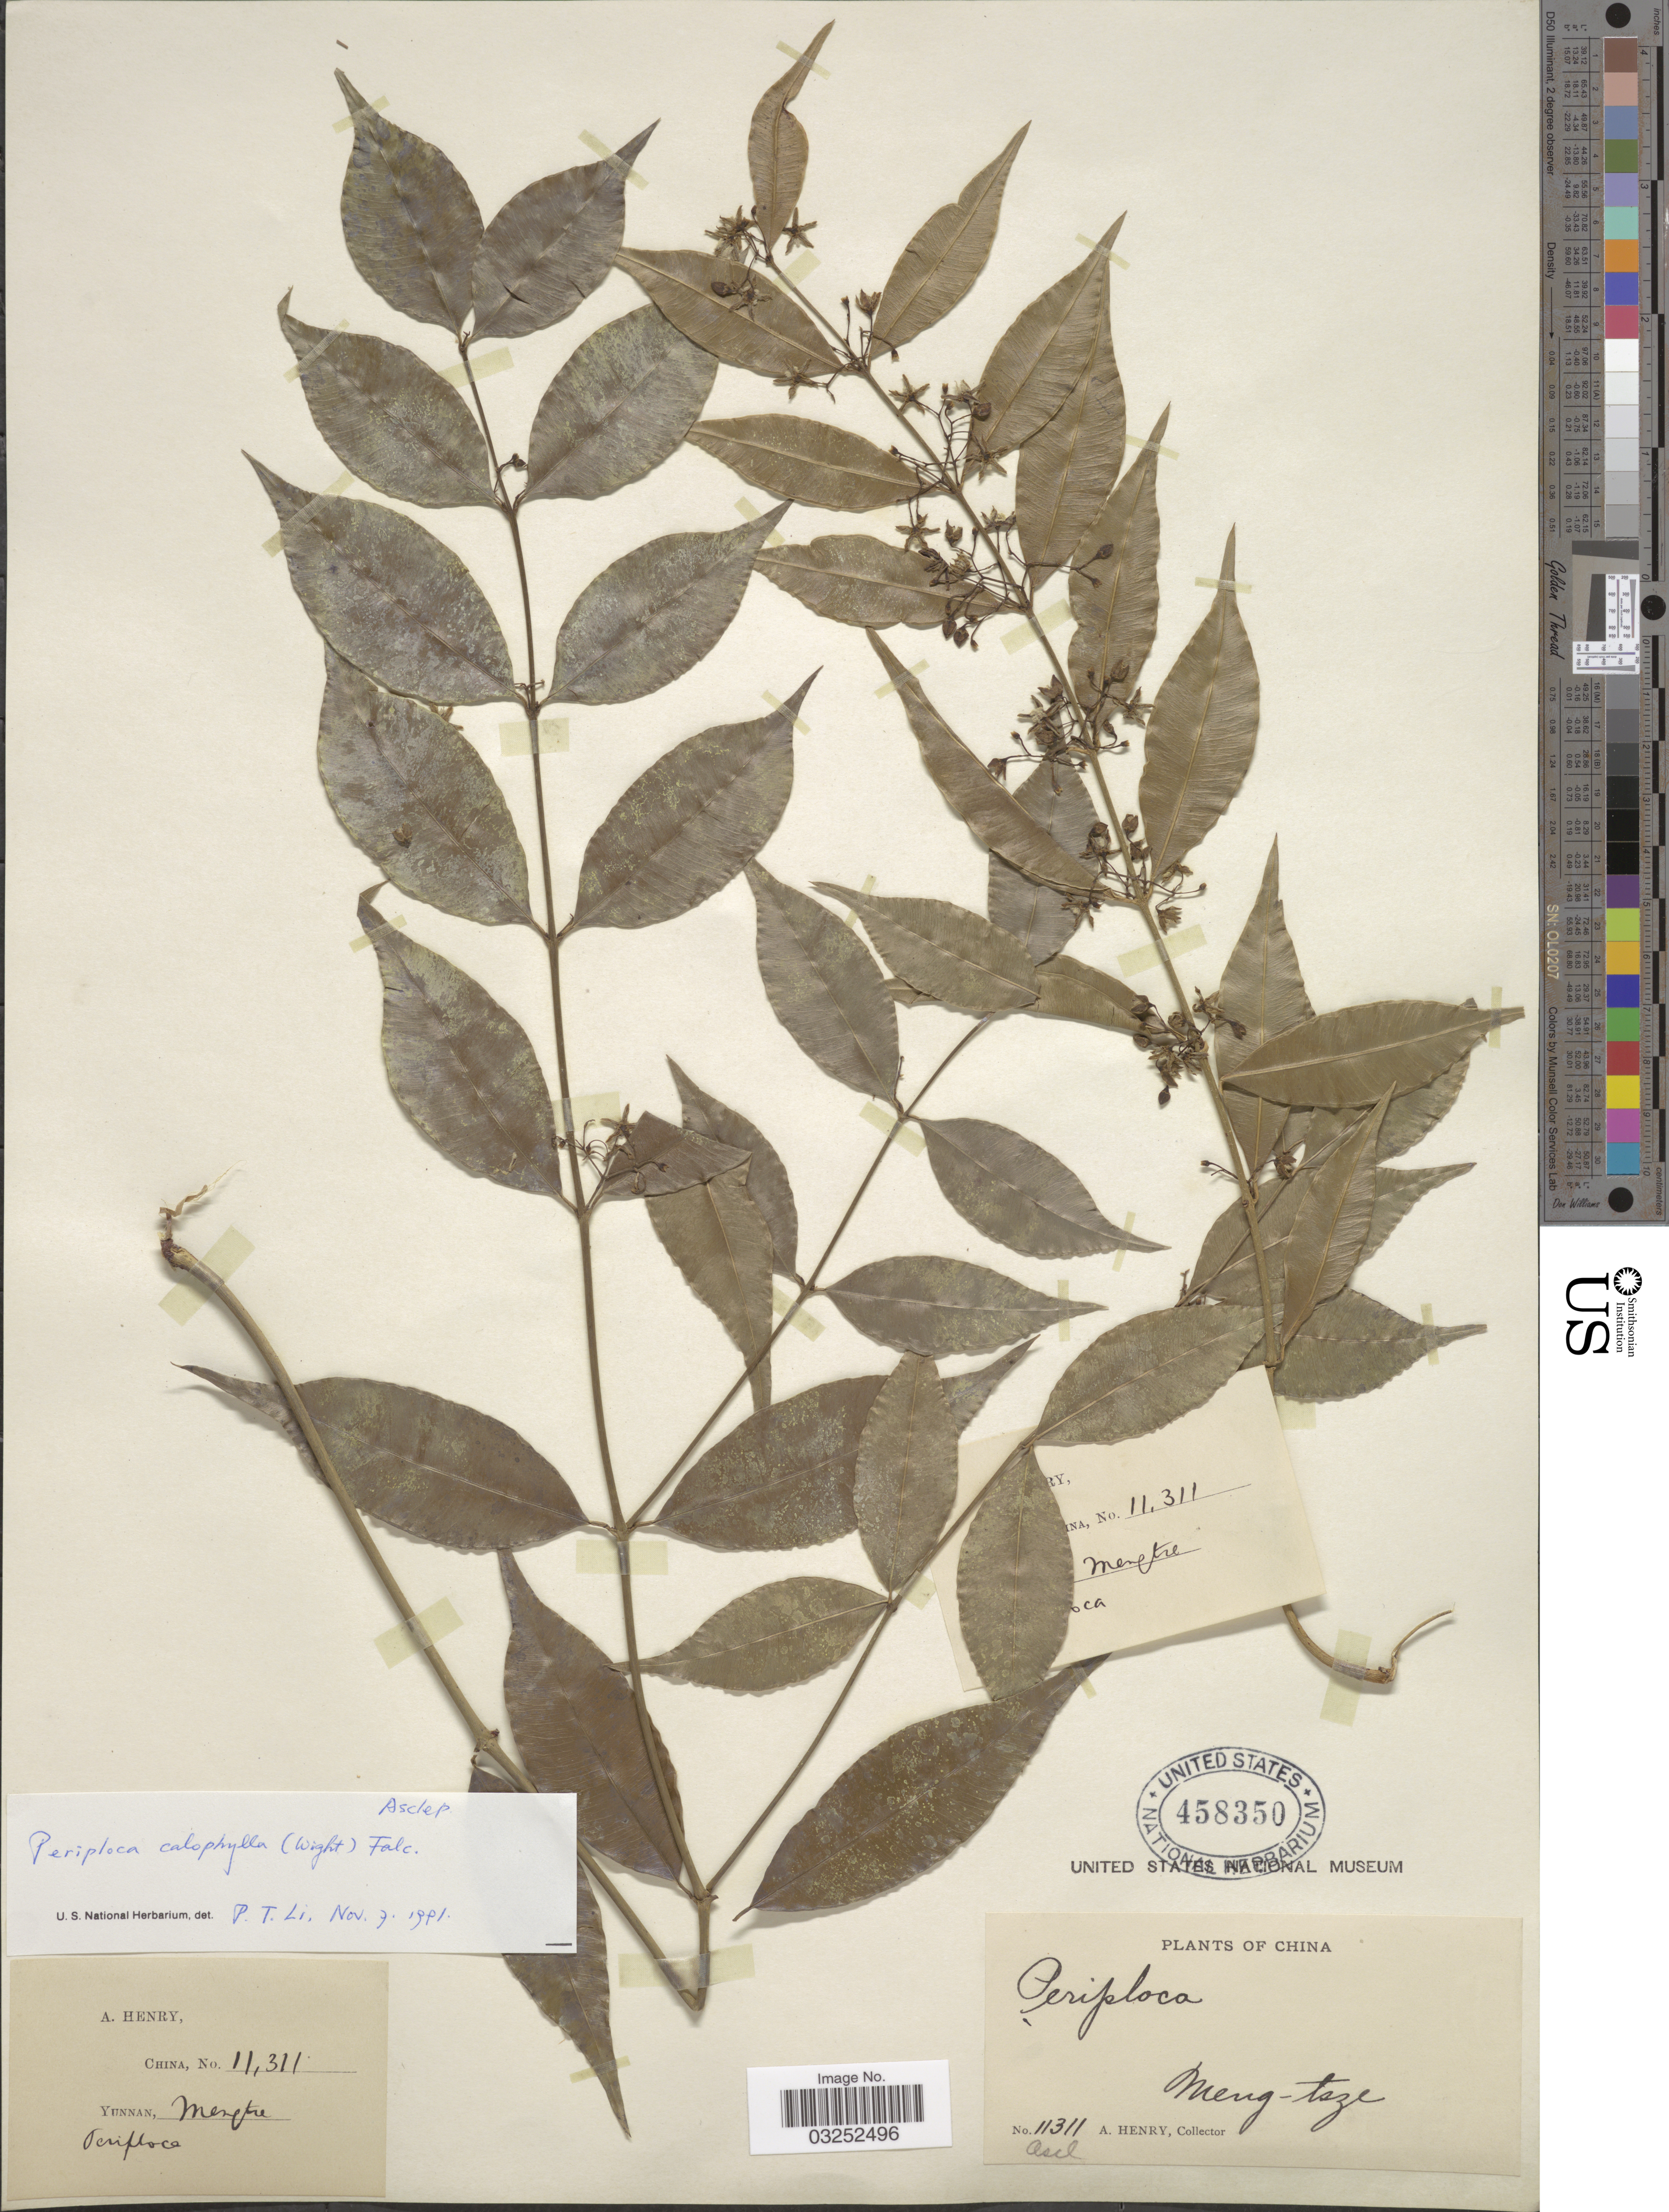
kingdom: Plantae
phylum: Tracheophyta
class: Magnoliopsida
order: Gentianales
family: Apocynaceae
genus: Periploca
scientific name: Periploca calophylla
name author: Rich. & Quart.-Dill.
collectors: A. Henry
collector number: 11311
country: China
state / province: Yunnan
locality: Meng-tsze.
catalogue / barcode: US 458350